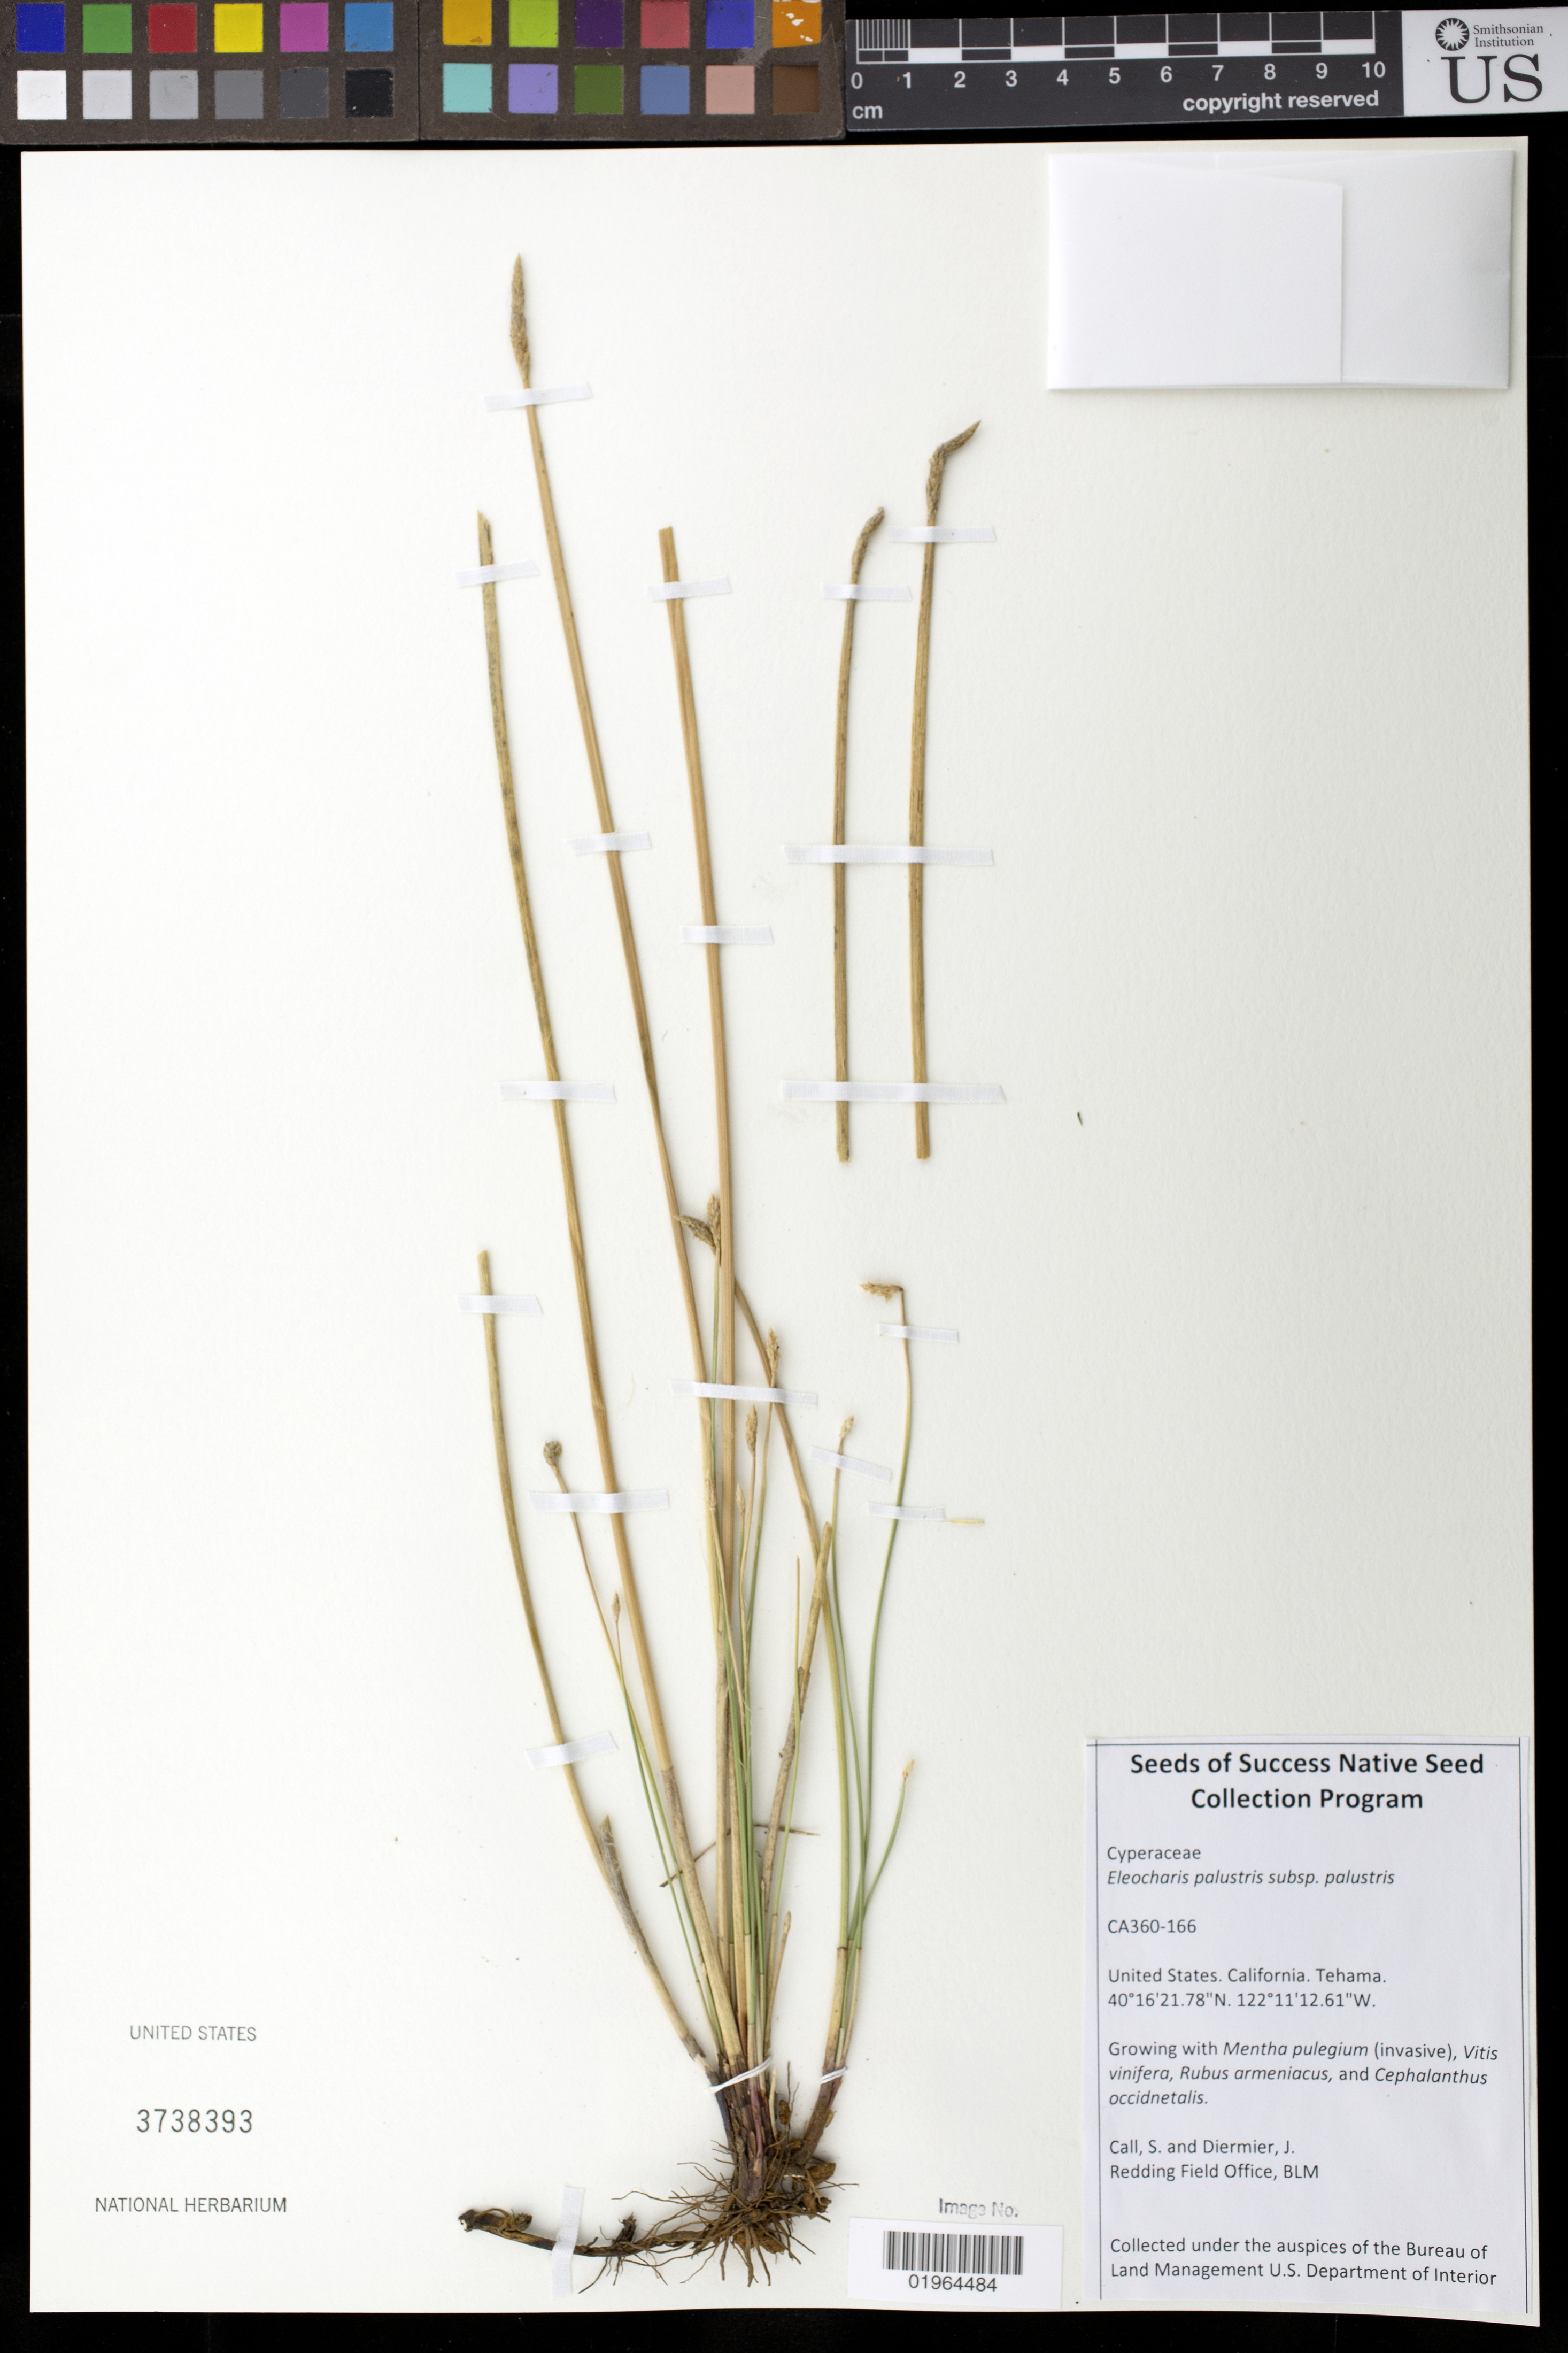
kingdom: Plantae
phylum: Tracheophyta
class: Liliopsida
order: Poales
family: Cyperaceae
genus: Eleocharis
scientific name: Eleocharis palustris subsp. palustris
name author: (L.) Roem. & Schult.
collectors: S. Call & J. Diermier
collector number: CA360-166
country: United States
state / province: California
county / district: Tehama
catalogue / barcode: US 3738393